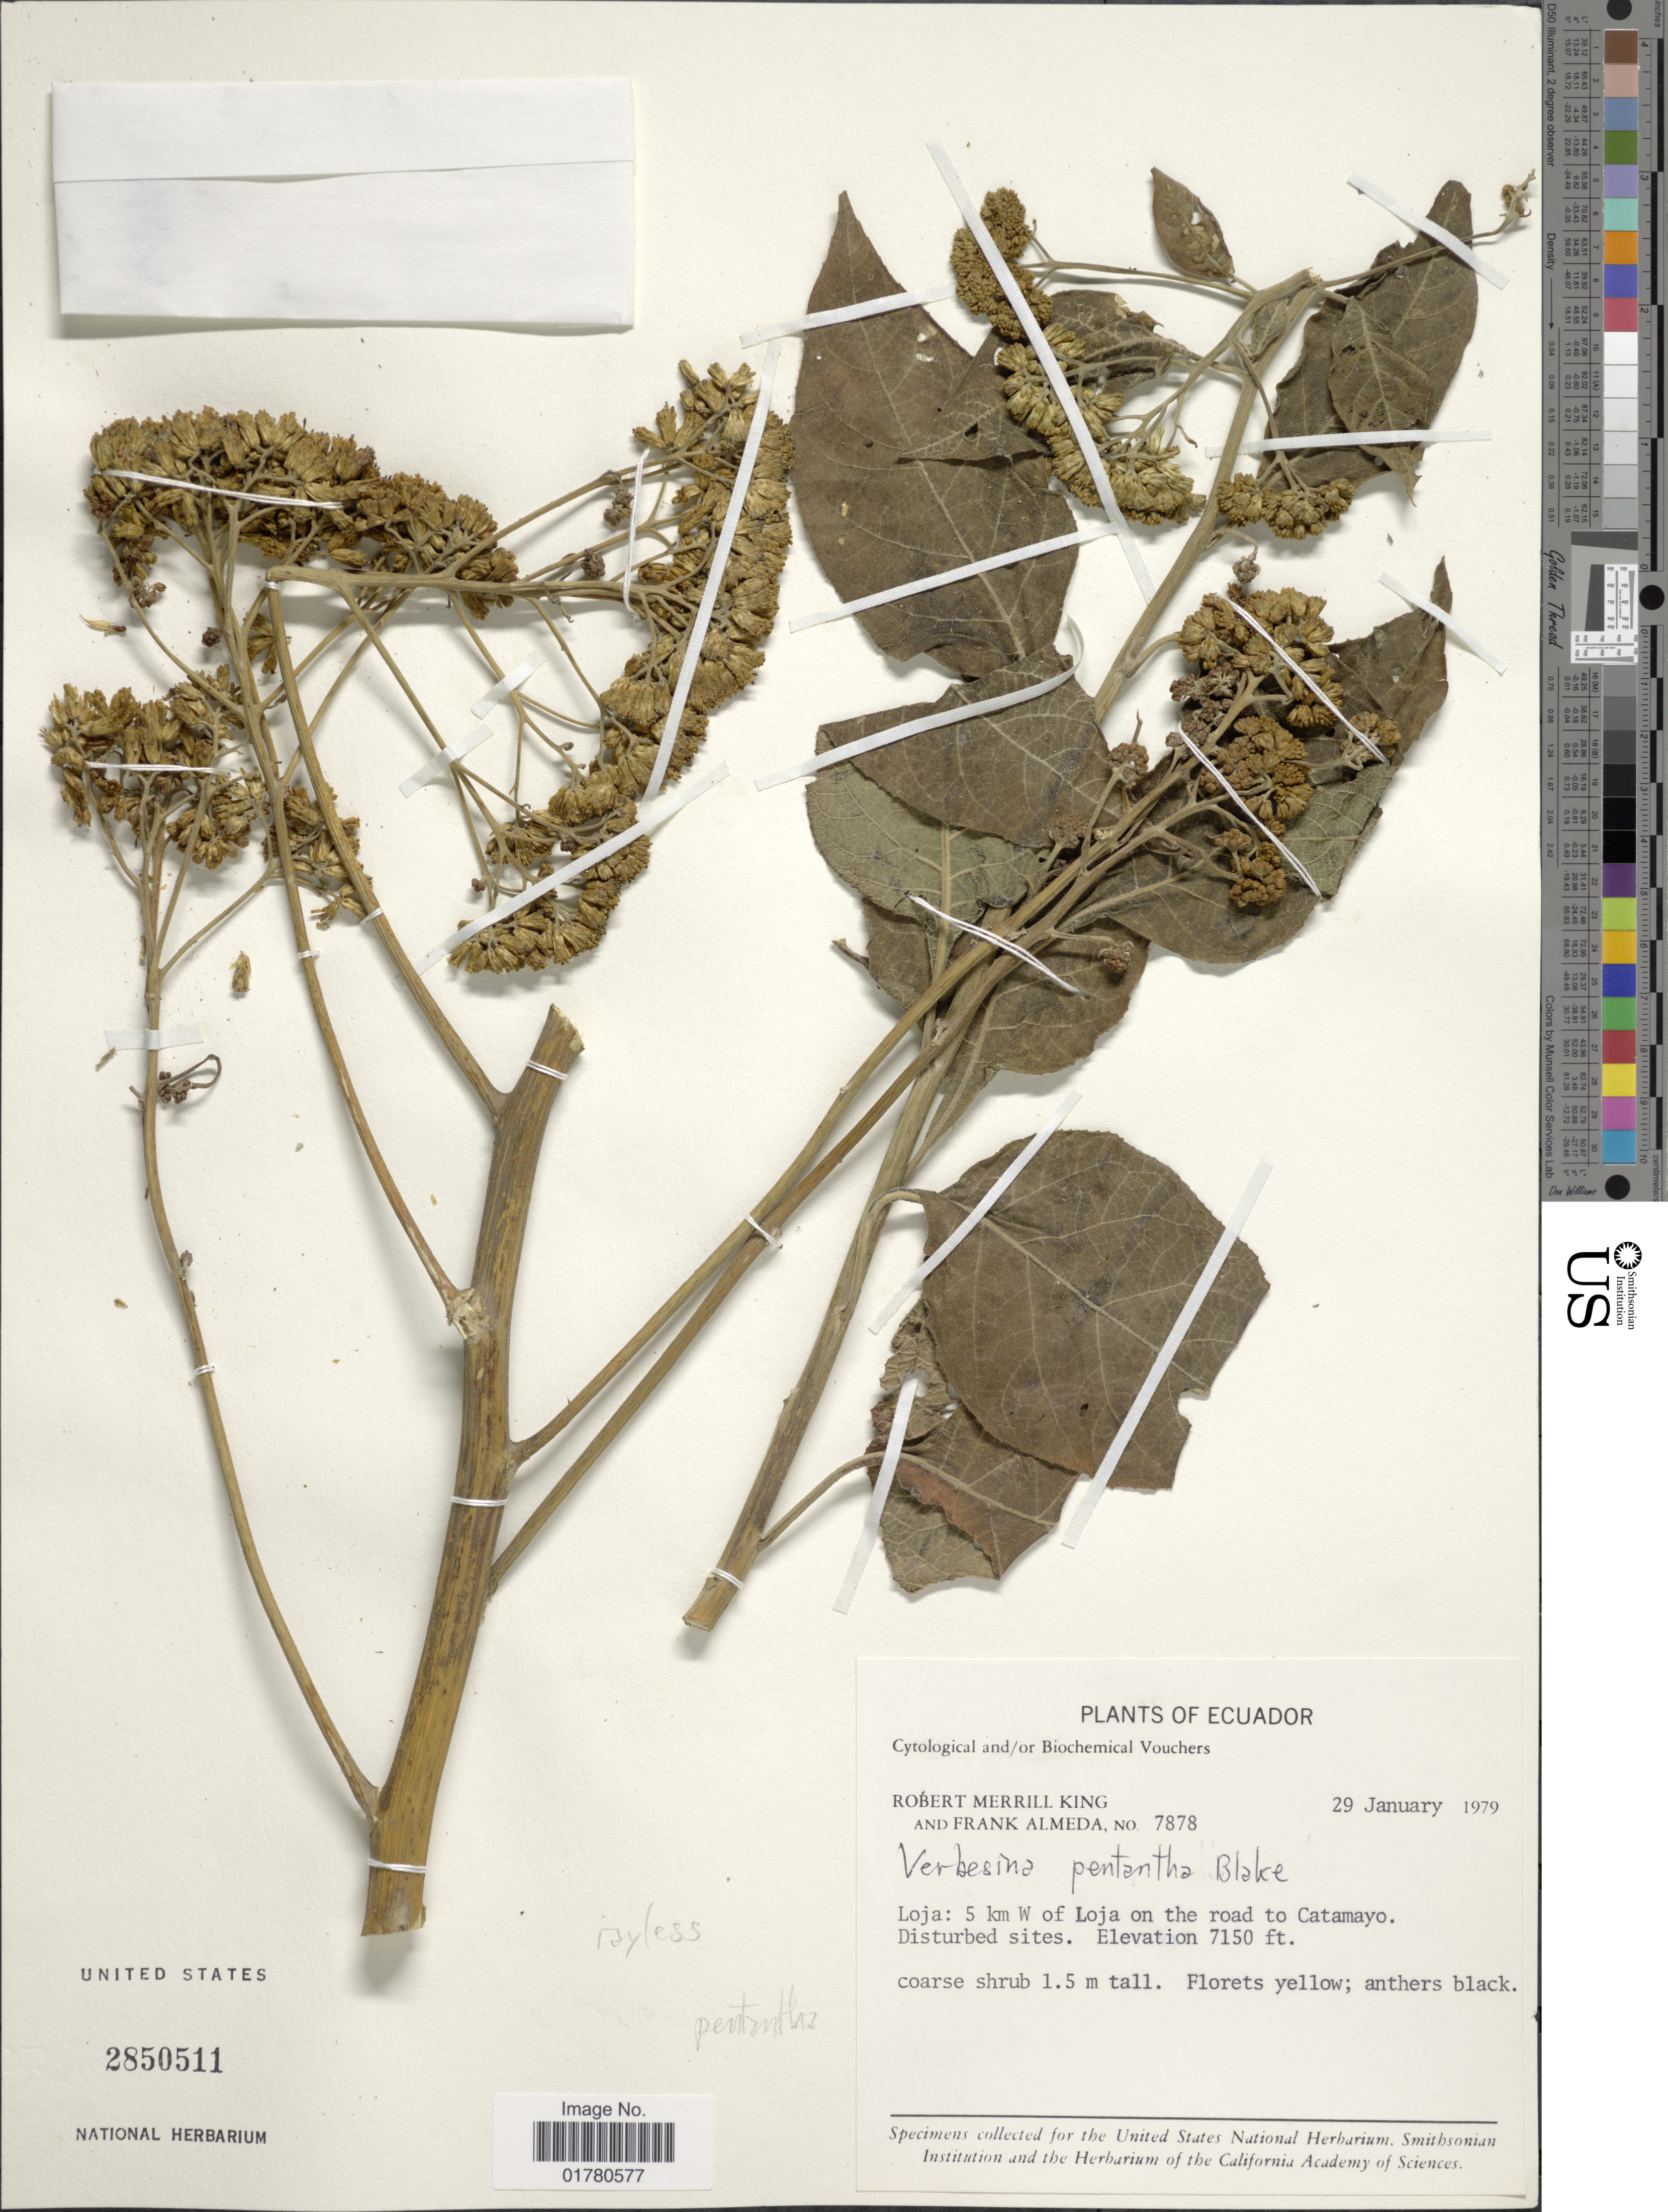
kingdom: Plantae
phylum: Tracheophyta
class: Magnoliopsida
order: Asterales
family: Asteraceae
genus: Verbesina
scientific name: Verbesina ayabacensis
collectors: R. M. King & F. Almeda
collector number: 7878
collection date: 1979-01-29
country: Ecuador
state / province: Loja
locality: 5 km W of Loja on the road to Catamayo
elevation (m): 2179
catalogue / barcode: US 2850511